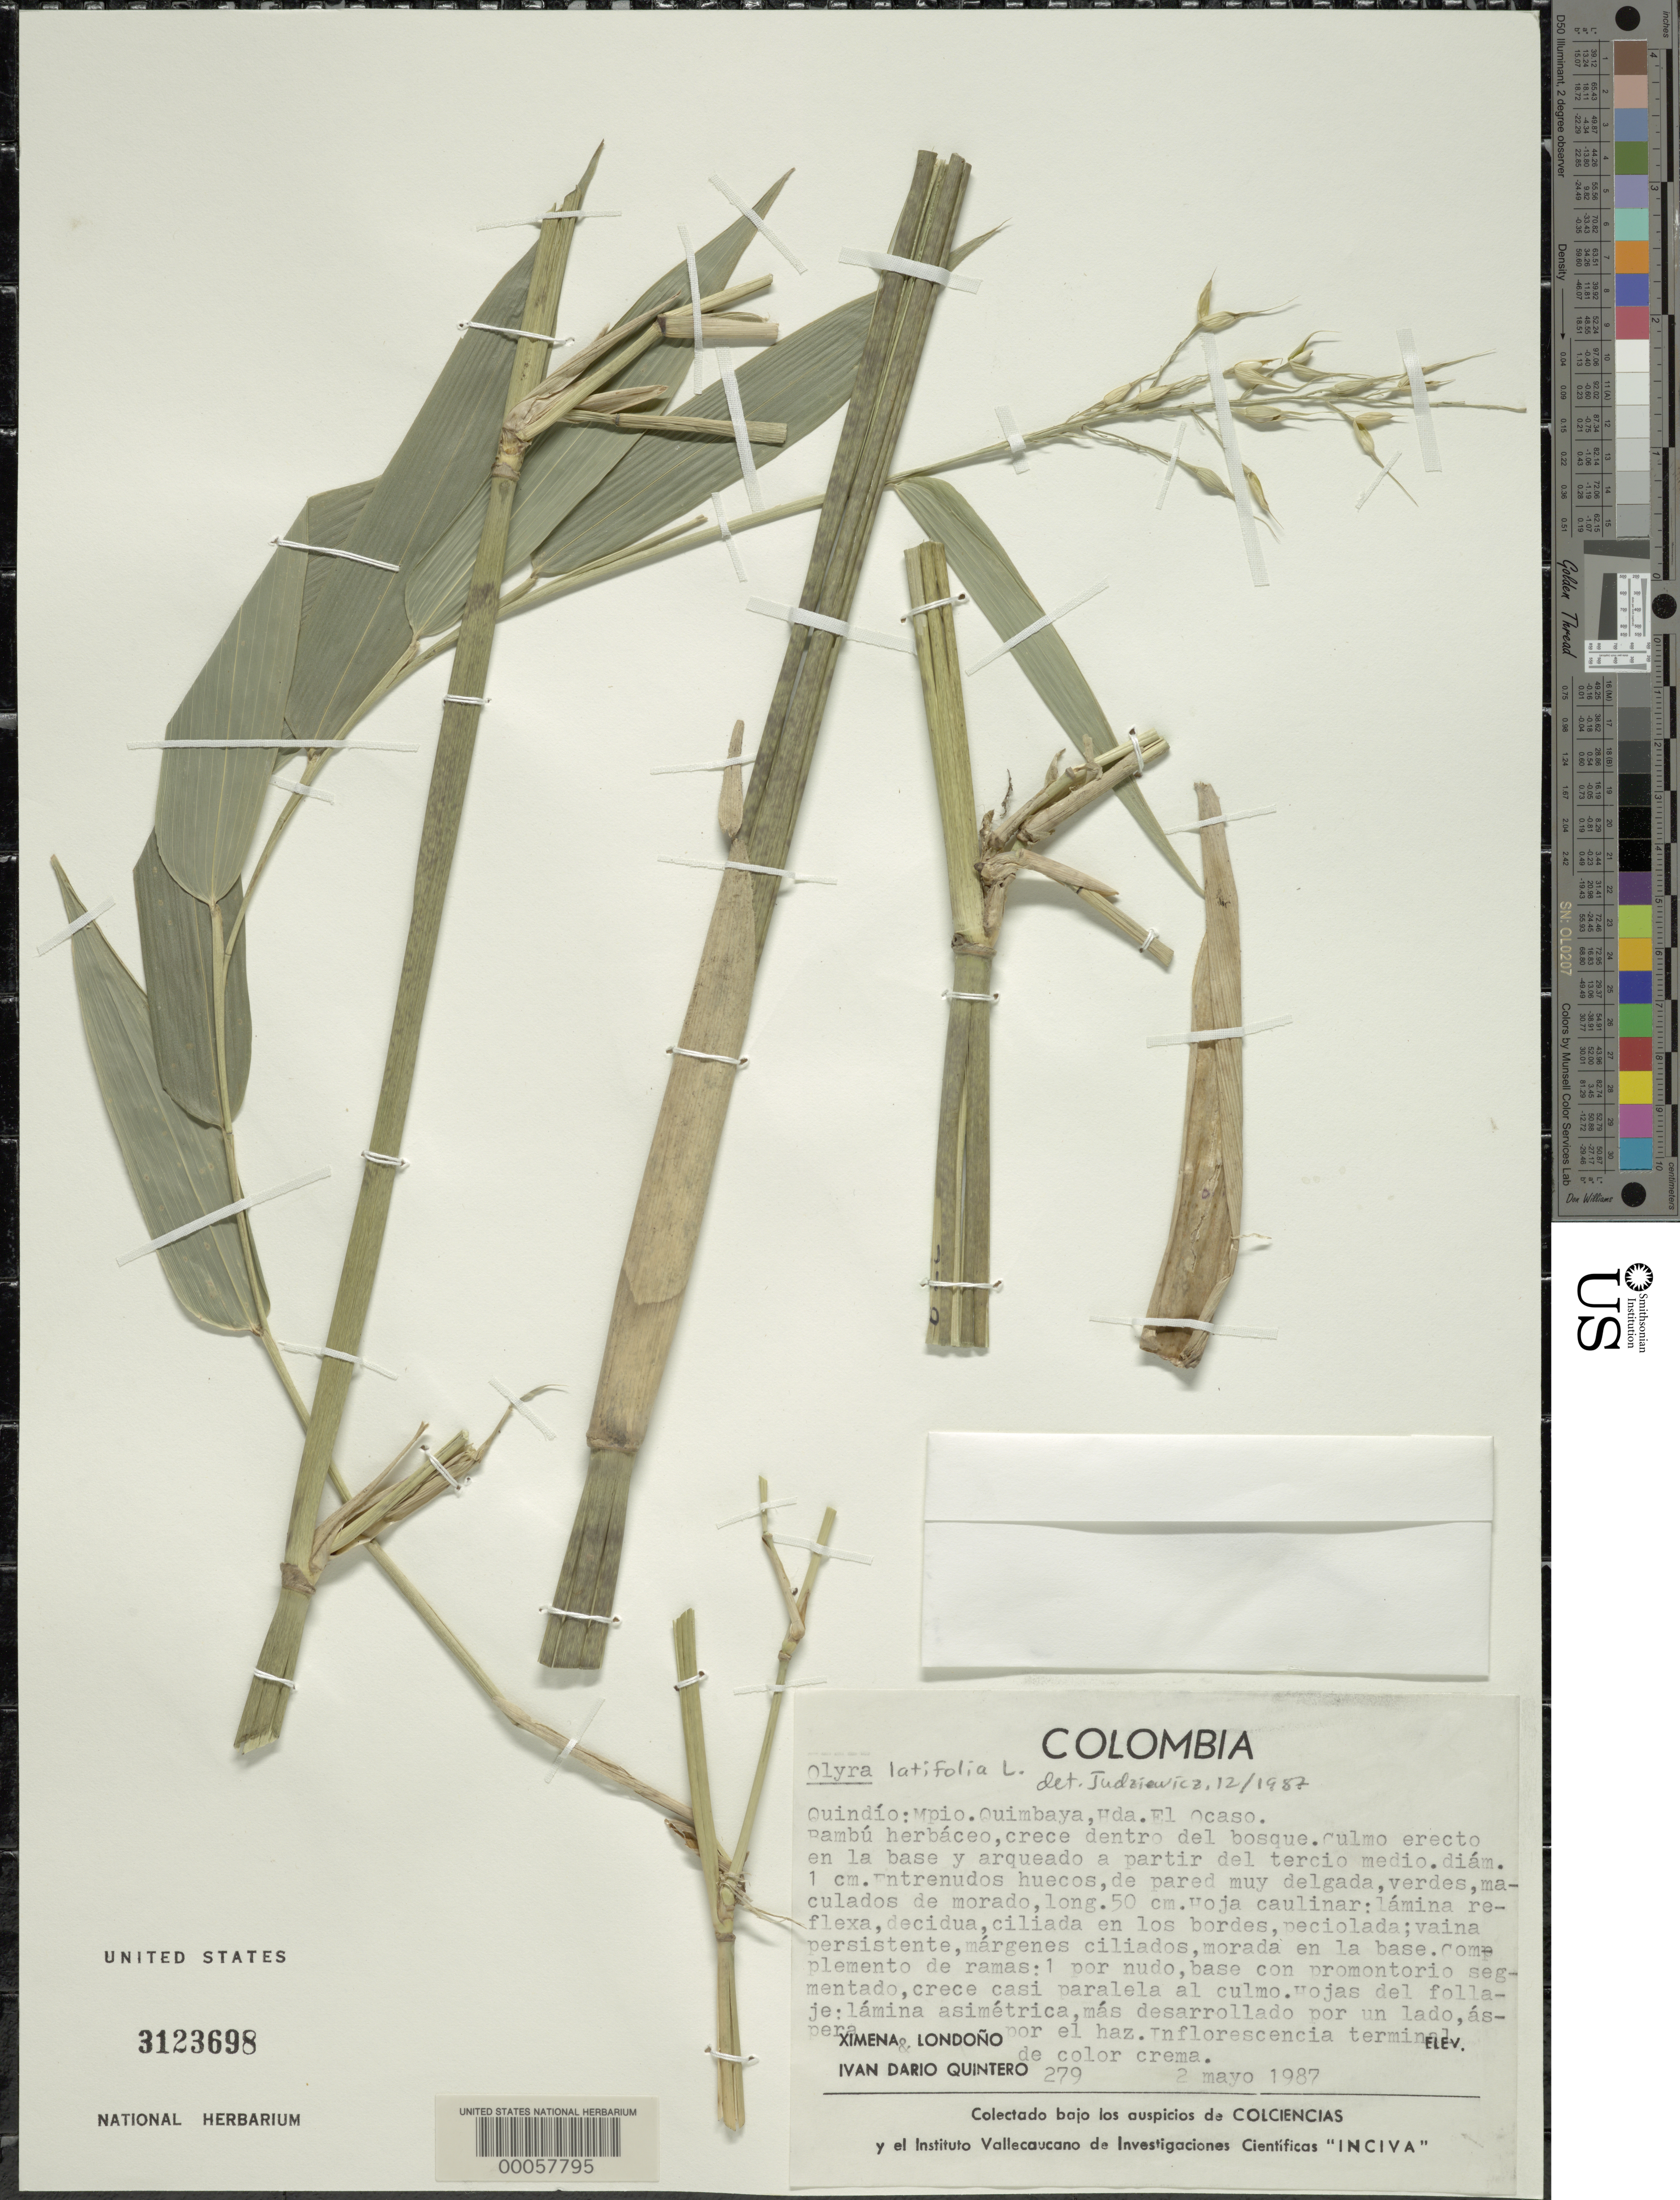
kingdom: Plantae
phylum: Tracheophyta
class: Liliopsida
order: Poales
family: Poaceae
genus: Olyra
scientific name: Olyra latifolia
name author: L.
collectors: X. Londoño & I. Quintero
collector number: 279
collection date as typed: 02 May 1987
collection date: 1987-05-02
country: Colombia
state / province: Quindío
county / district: Quimbaya ?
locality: Mun. quimba (?), hda. el ocaso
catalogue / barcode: US 3123698